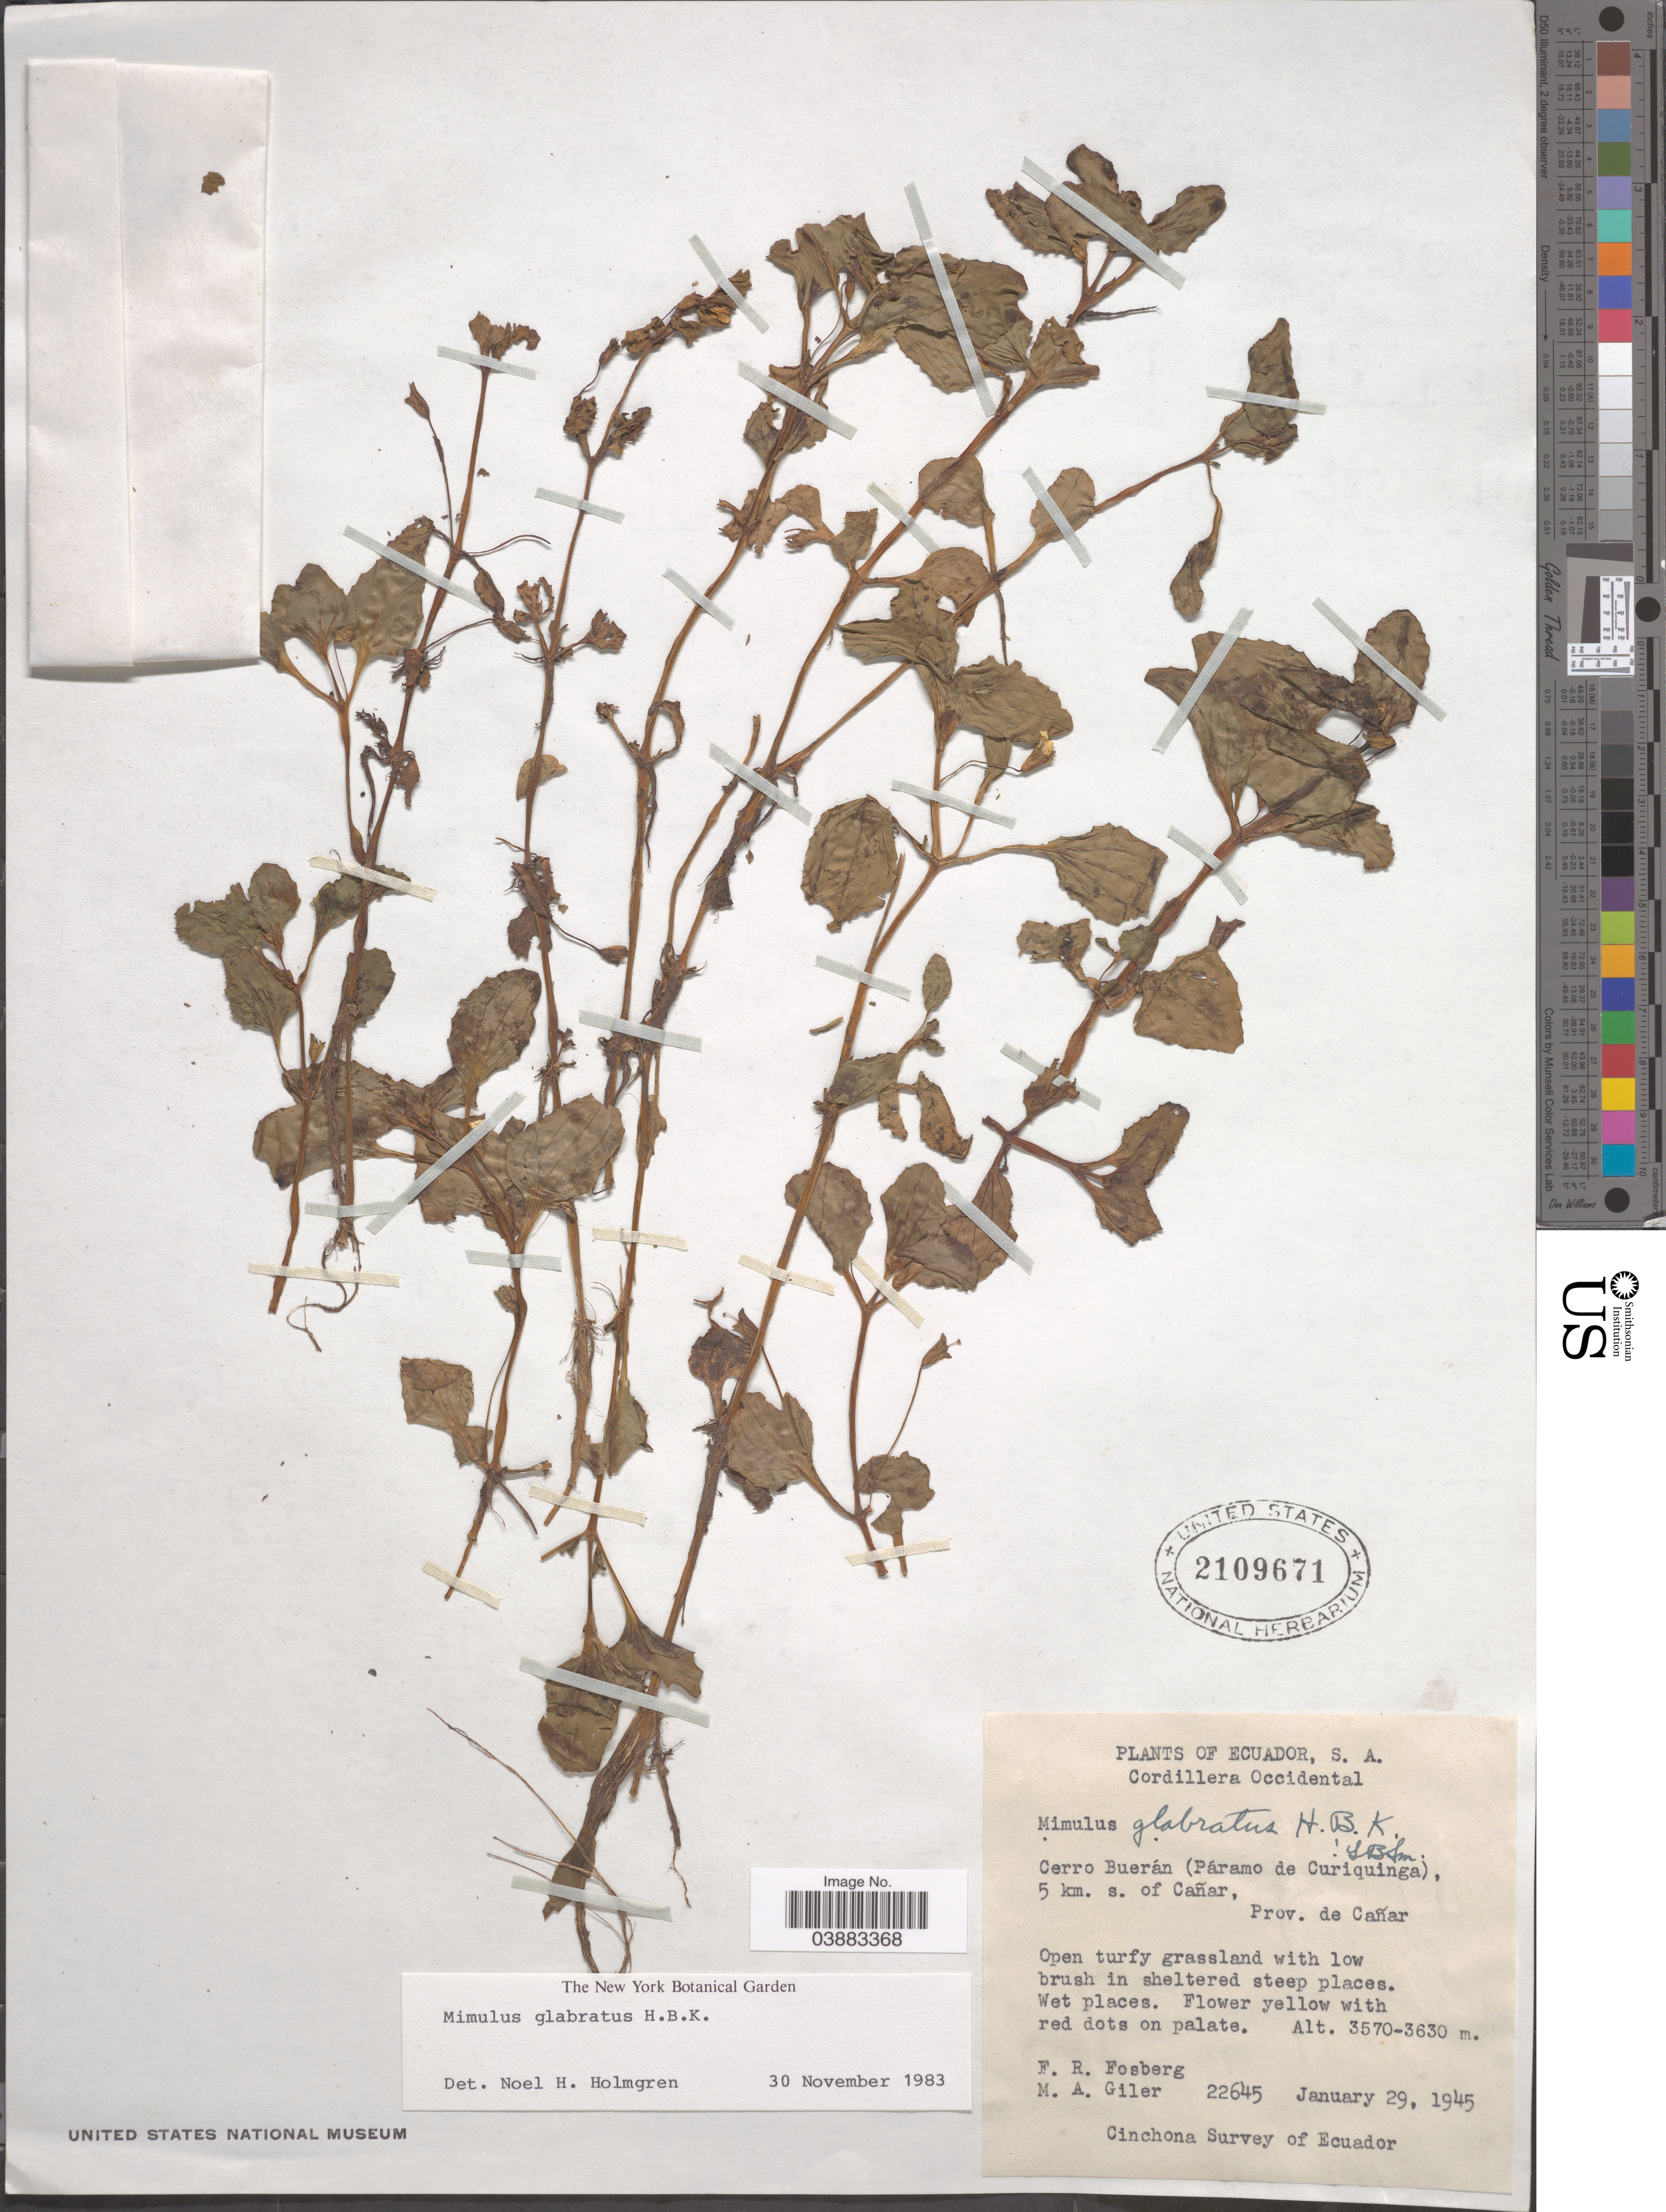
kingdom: Plantae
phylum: Tracheophyta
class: Magnoliopsida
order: Lamiales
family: Phrymaceae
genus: Mimulus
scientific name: Mimulus glabratus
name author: Kunth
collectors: F. R. Fosberg & M. Giler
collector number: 22645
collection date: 1945-01-29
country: Ecuador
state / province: Cañar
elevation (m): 3570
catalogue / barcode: US 2109671